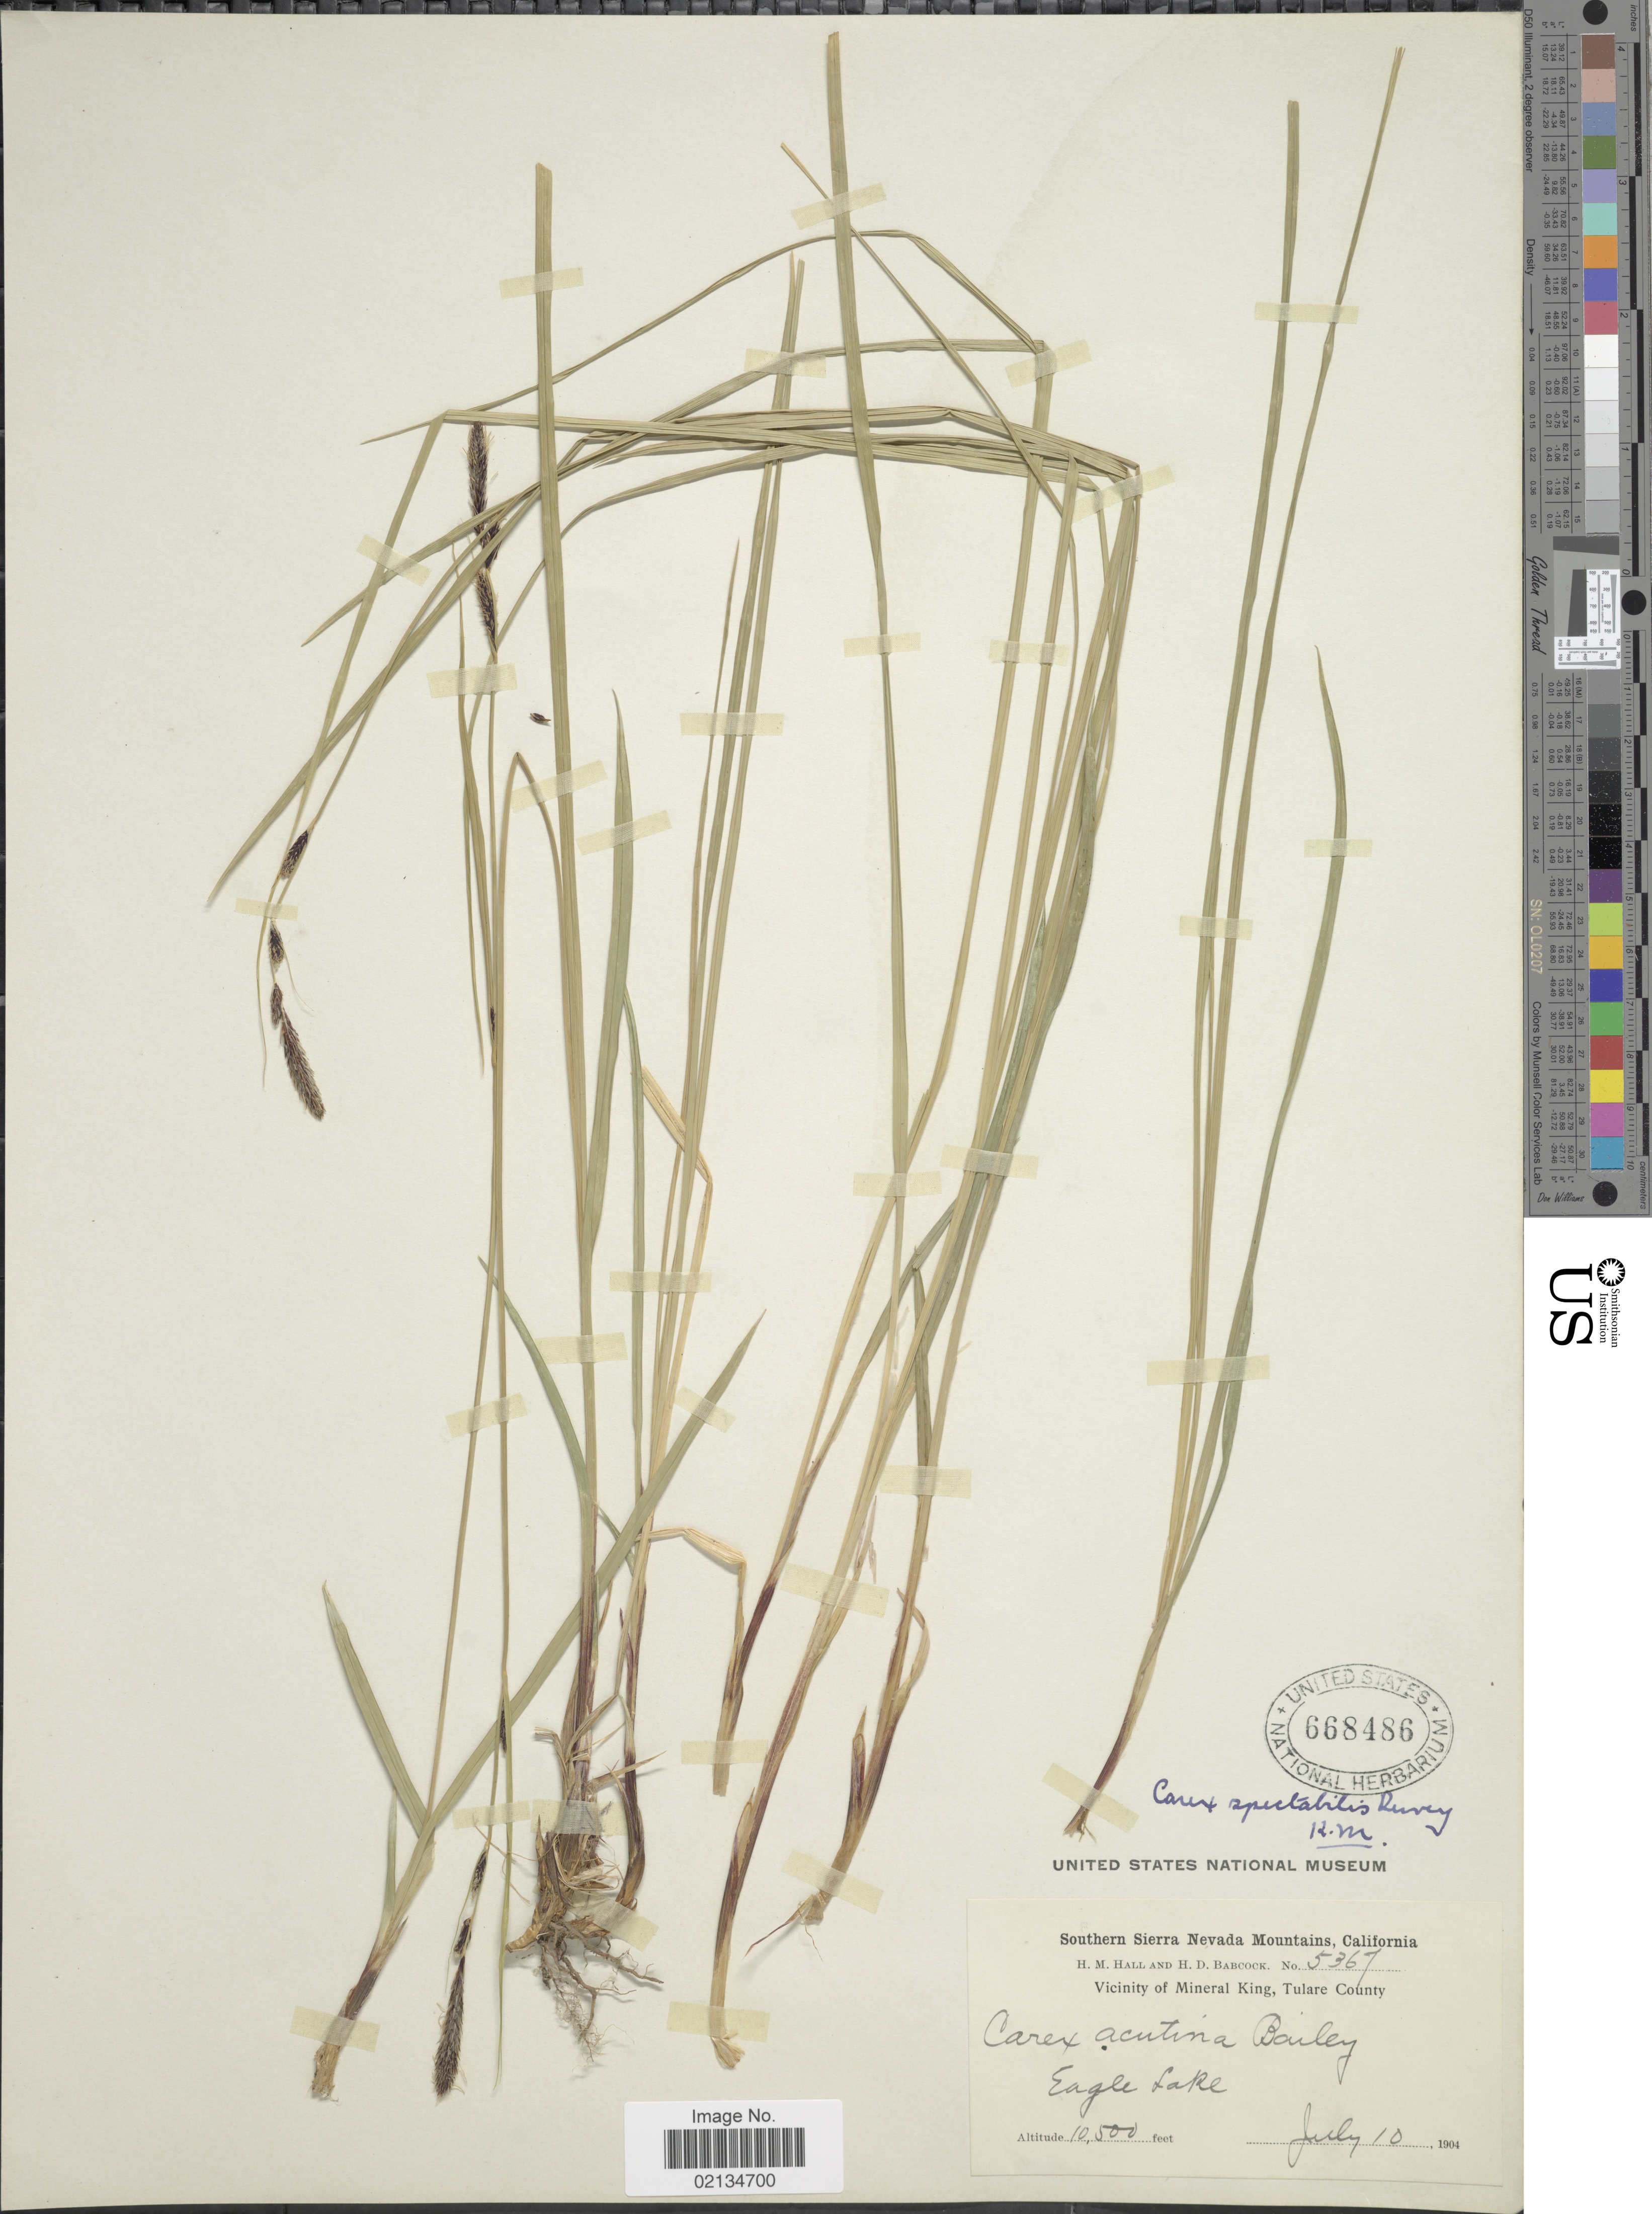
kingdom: Plantae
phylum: Tracheophyta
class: Liliopsida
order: Poales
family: Cyperaceae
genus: Carex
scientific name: Carex spectabilis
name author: Dewey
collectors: H. M. Hall & H. Babcock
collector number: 5367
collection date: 1904-07-10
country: United States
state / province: California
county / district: Tulare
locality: Southern Sierra Nevada Mountains, Vicinity of Mineral King, Tulare County, Eagle Lake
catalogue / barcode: US 668486